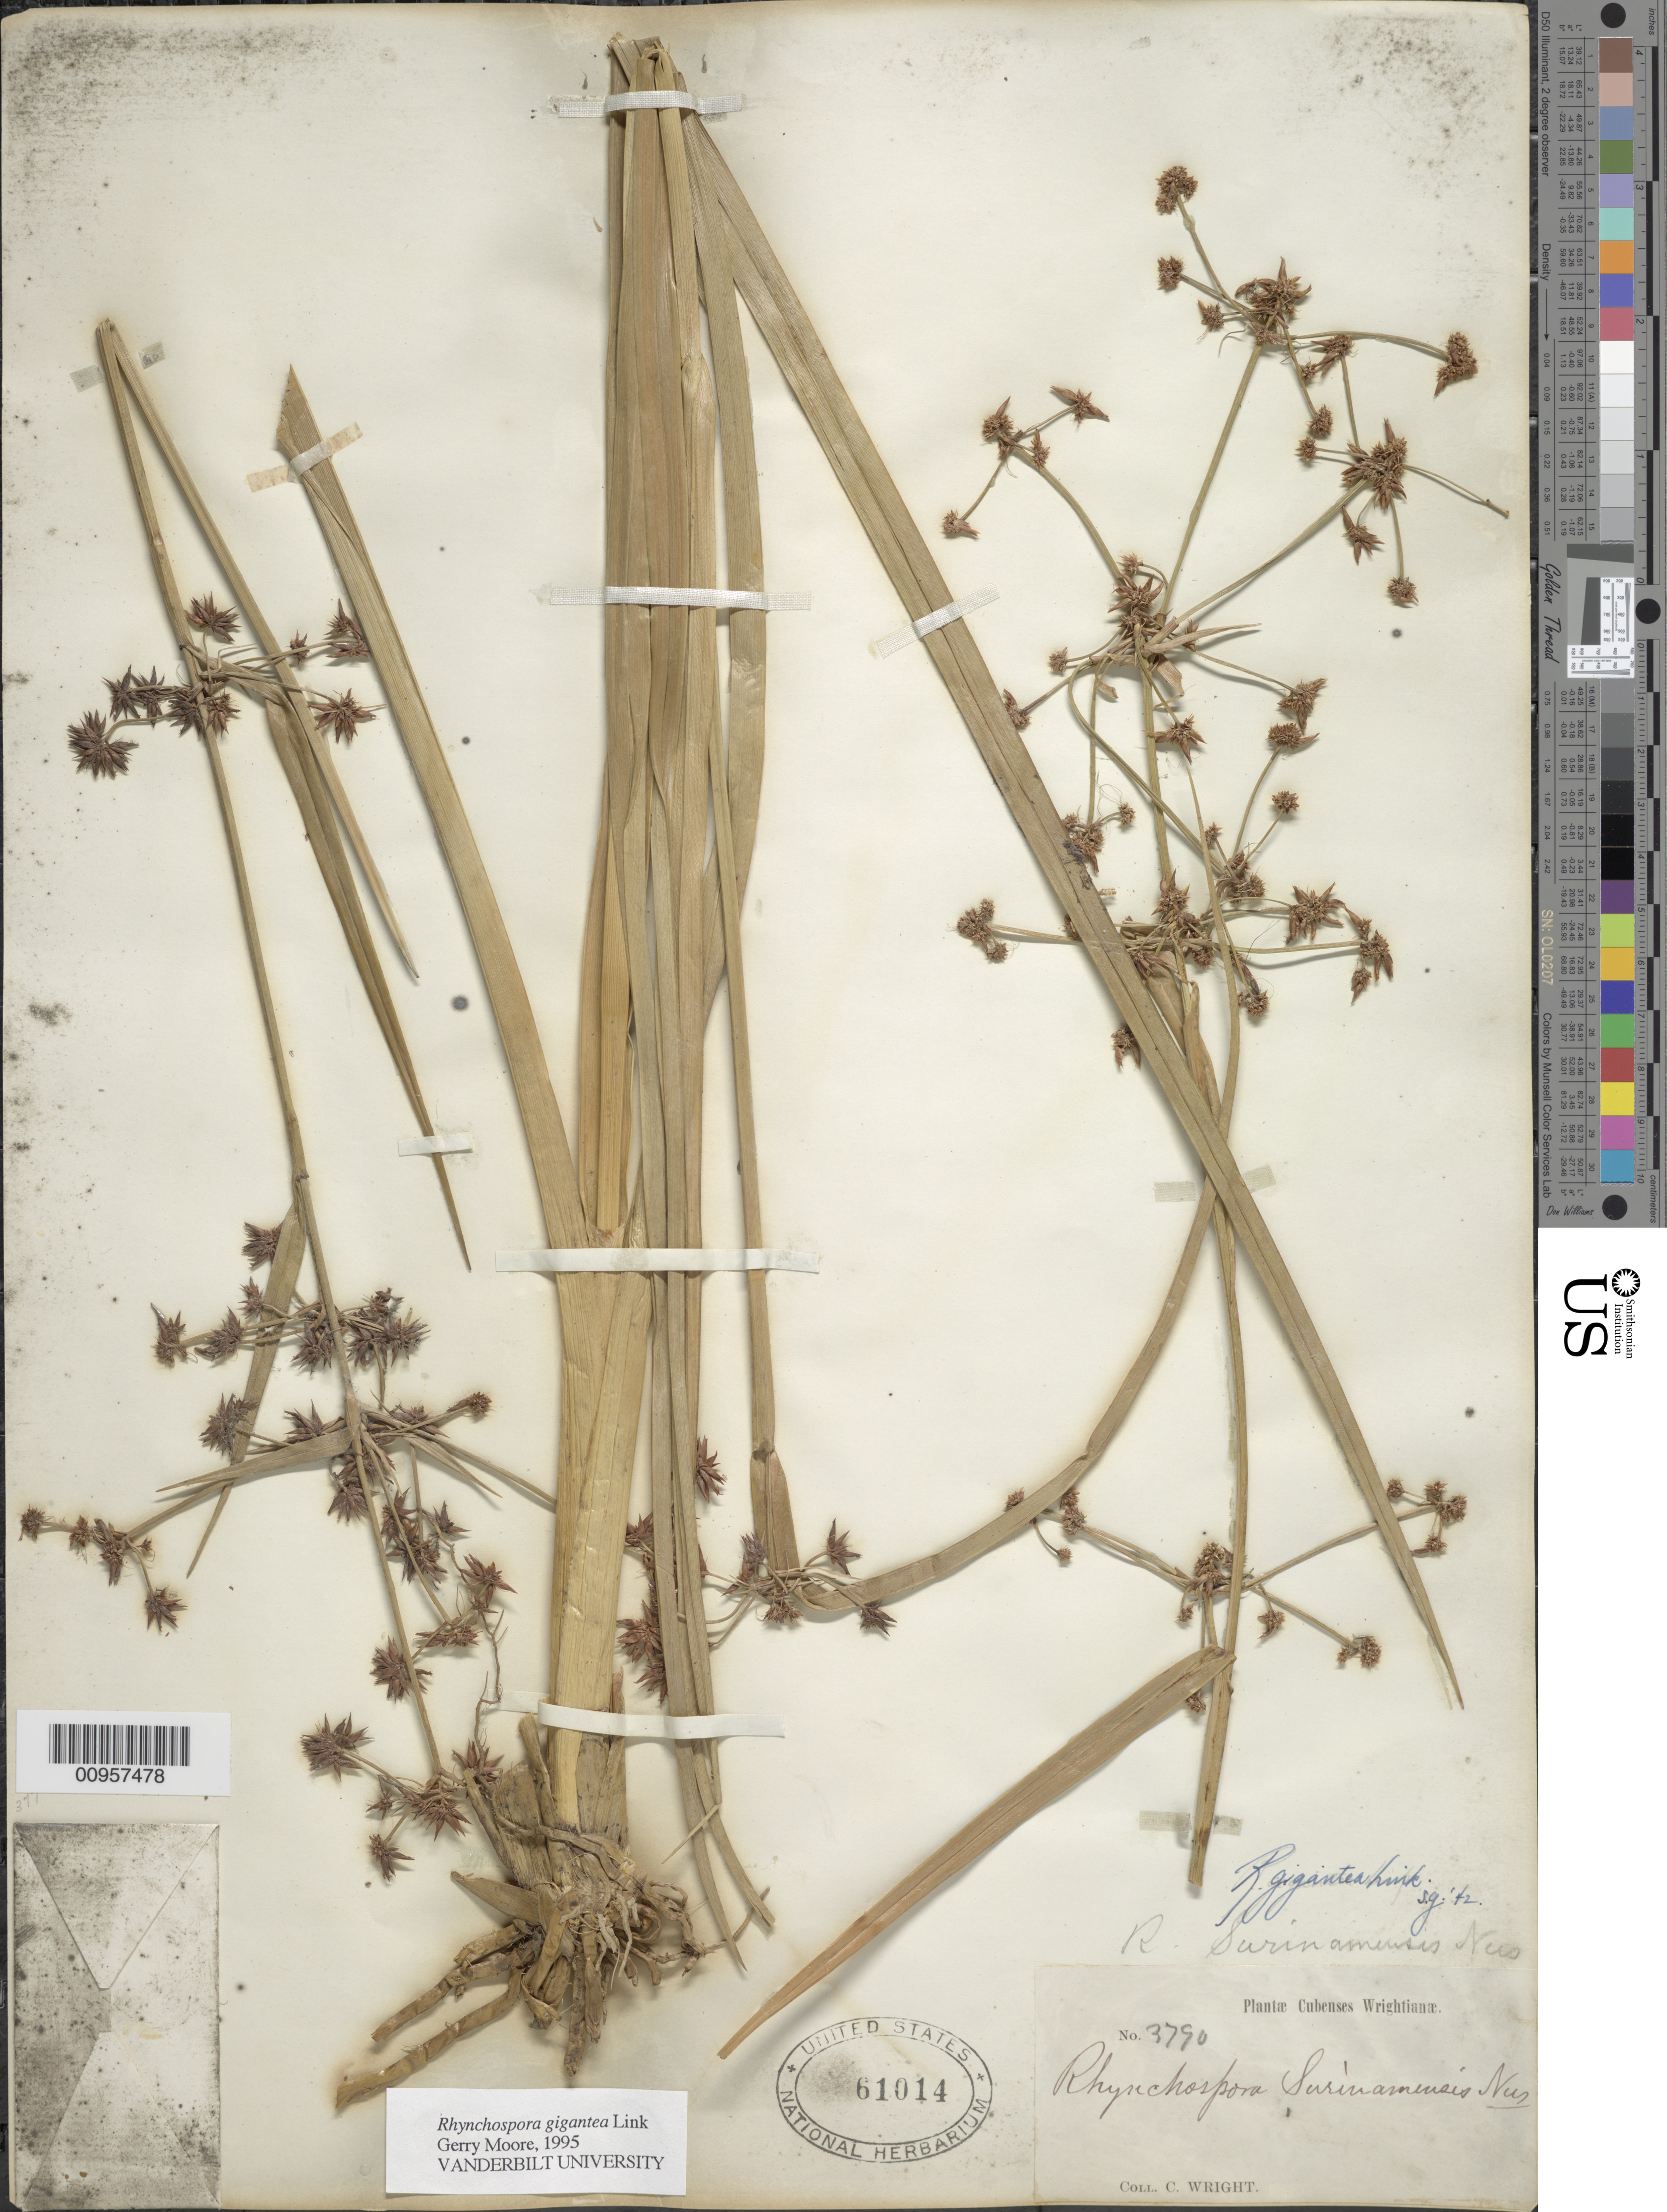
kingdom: Plantae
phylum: Tracheophyta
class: Liliopsida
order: Poales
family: Cyperaceae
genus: Rhynchospora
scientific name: Rhynchospora gigantea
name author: Link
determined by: Moore, G., (DUKE), Duke University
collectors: C. Wright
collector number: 3790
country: Cuba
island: Cuba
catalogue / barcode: US 61014